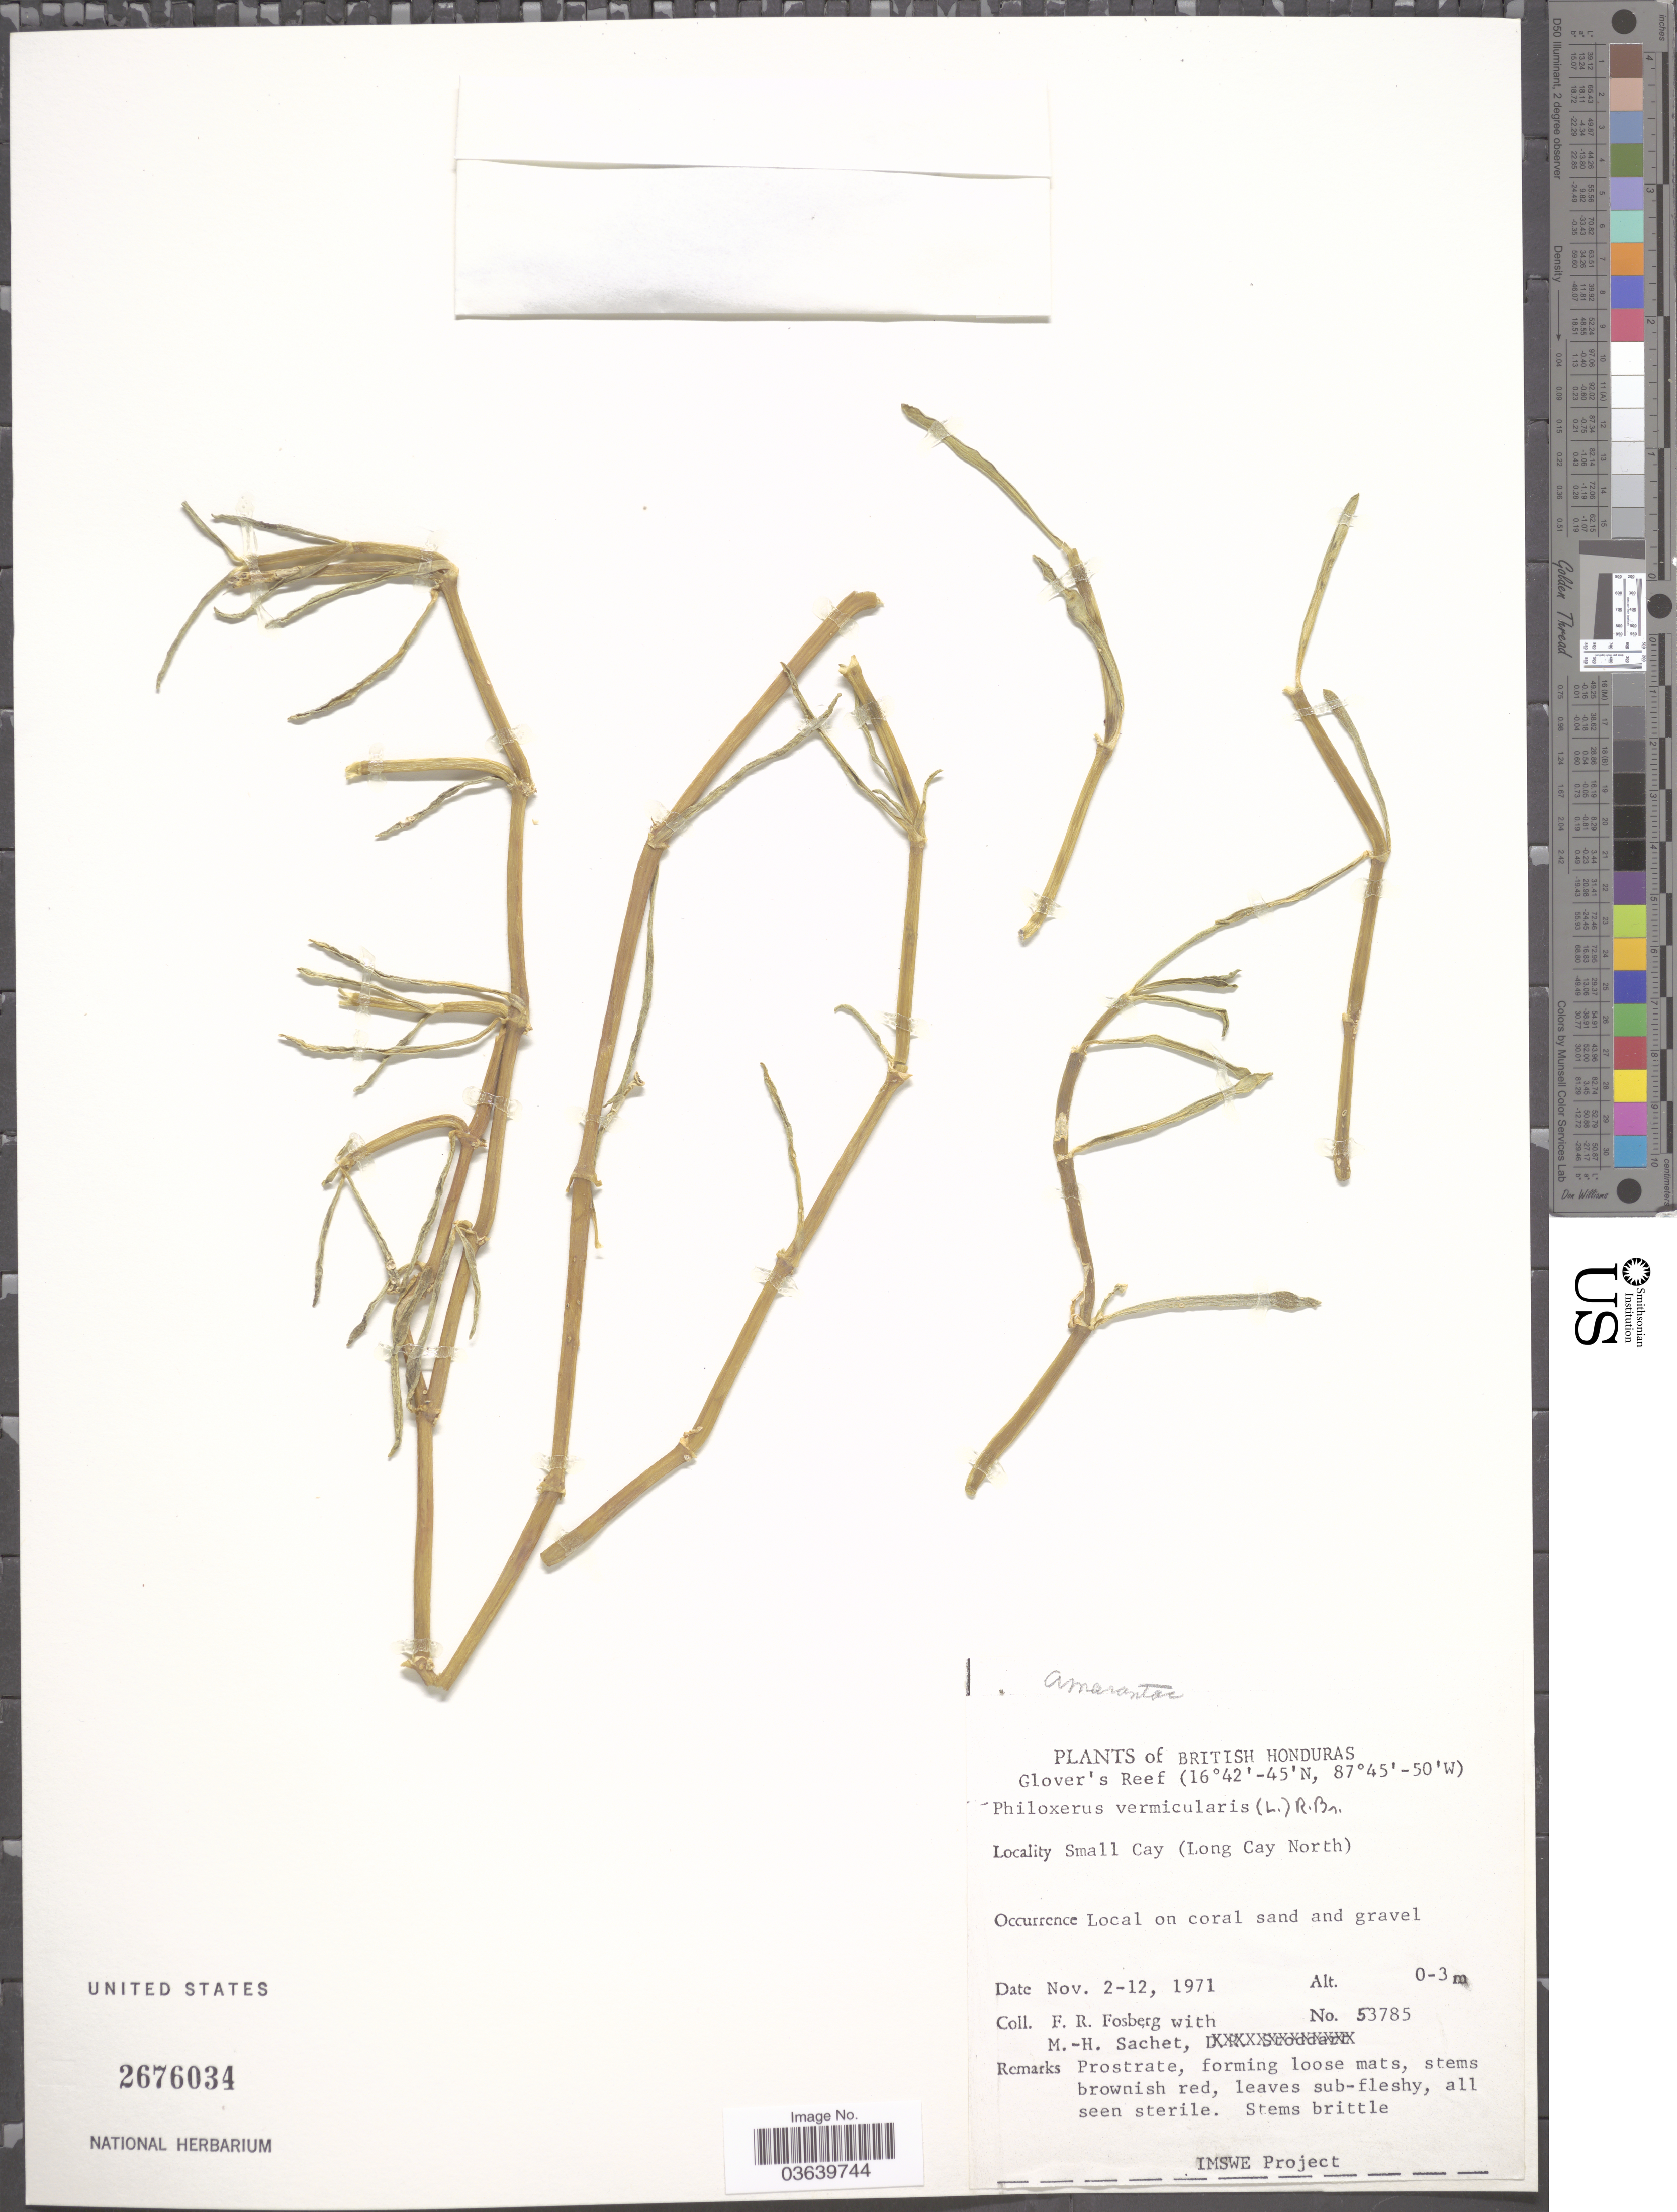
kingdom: Plantae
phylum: Tracheophyta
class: Magnoliopsida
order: Caryophyllales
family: Amaranthaceae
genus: Gomphrena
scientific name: Gomphrena vermicularis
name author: L.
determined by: Strong, Mark T., (BOT), Smithsonian Institution - National Museum of Natural History (UNITED STATES)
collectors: F. R. Fosberg & M.-H. Sachet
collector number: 53785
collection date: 1971-11-02/1971-11-12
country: Belize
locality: British Honduras, Glover's Reef. Small Cay (Long Cay North).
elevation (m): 0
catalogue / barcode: US 2676034